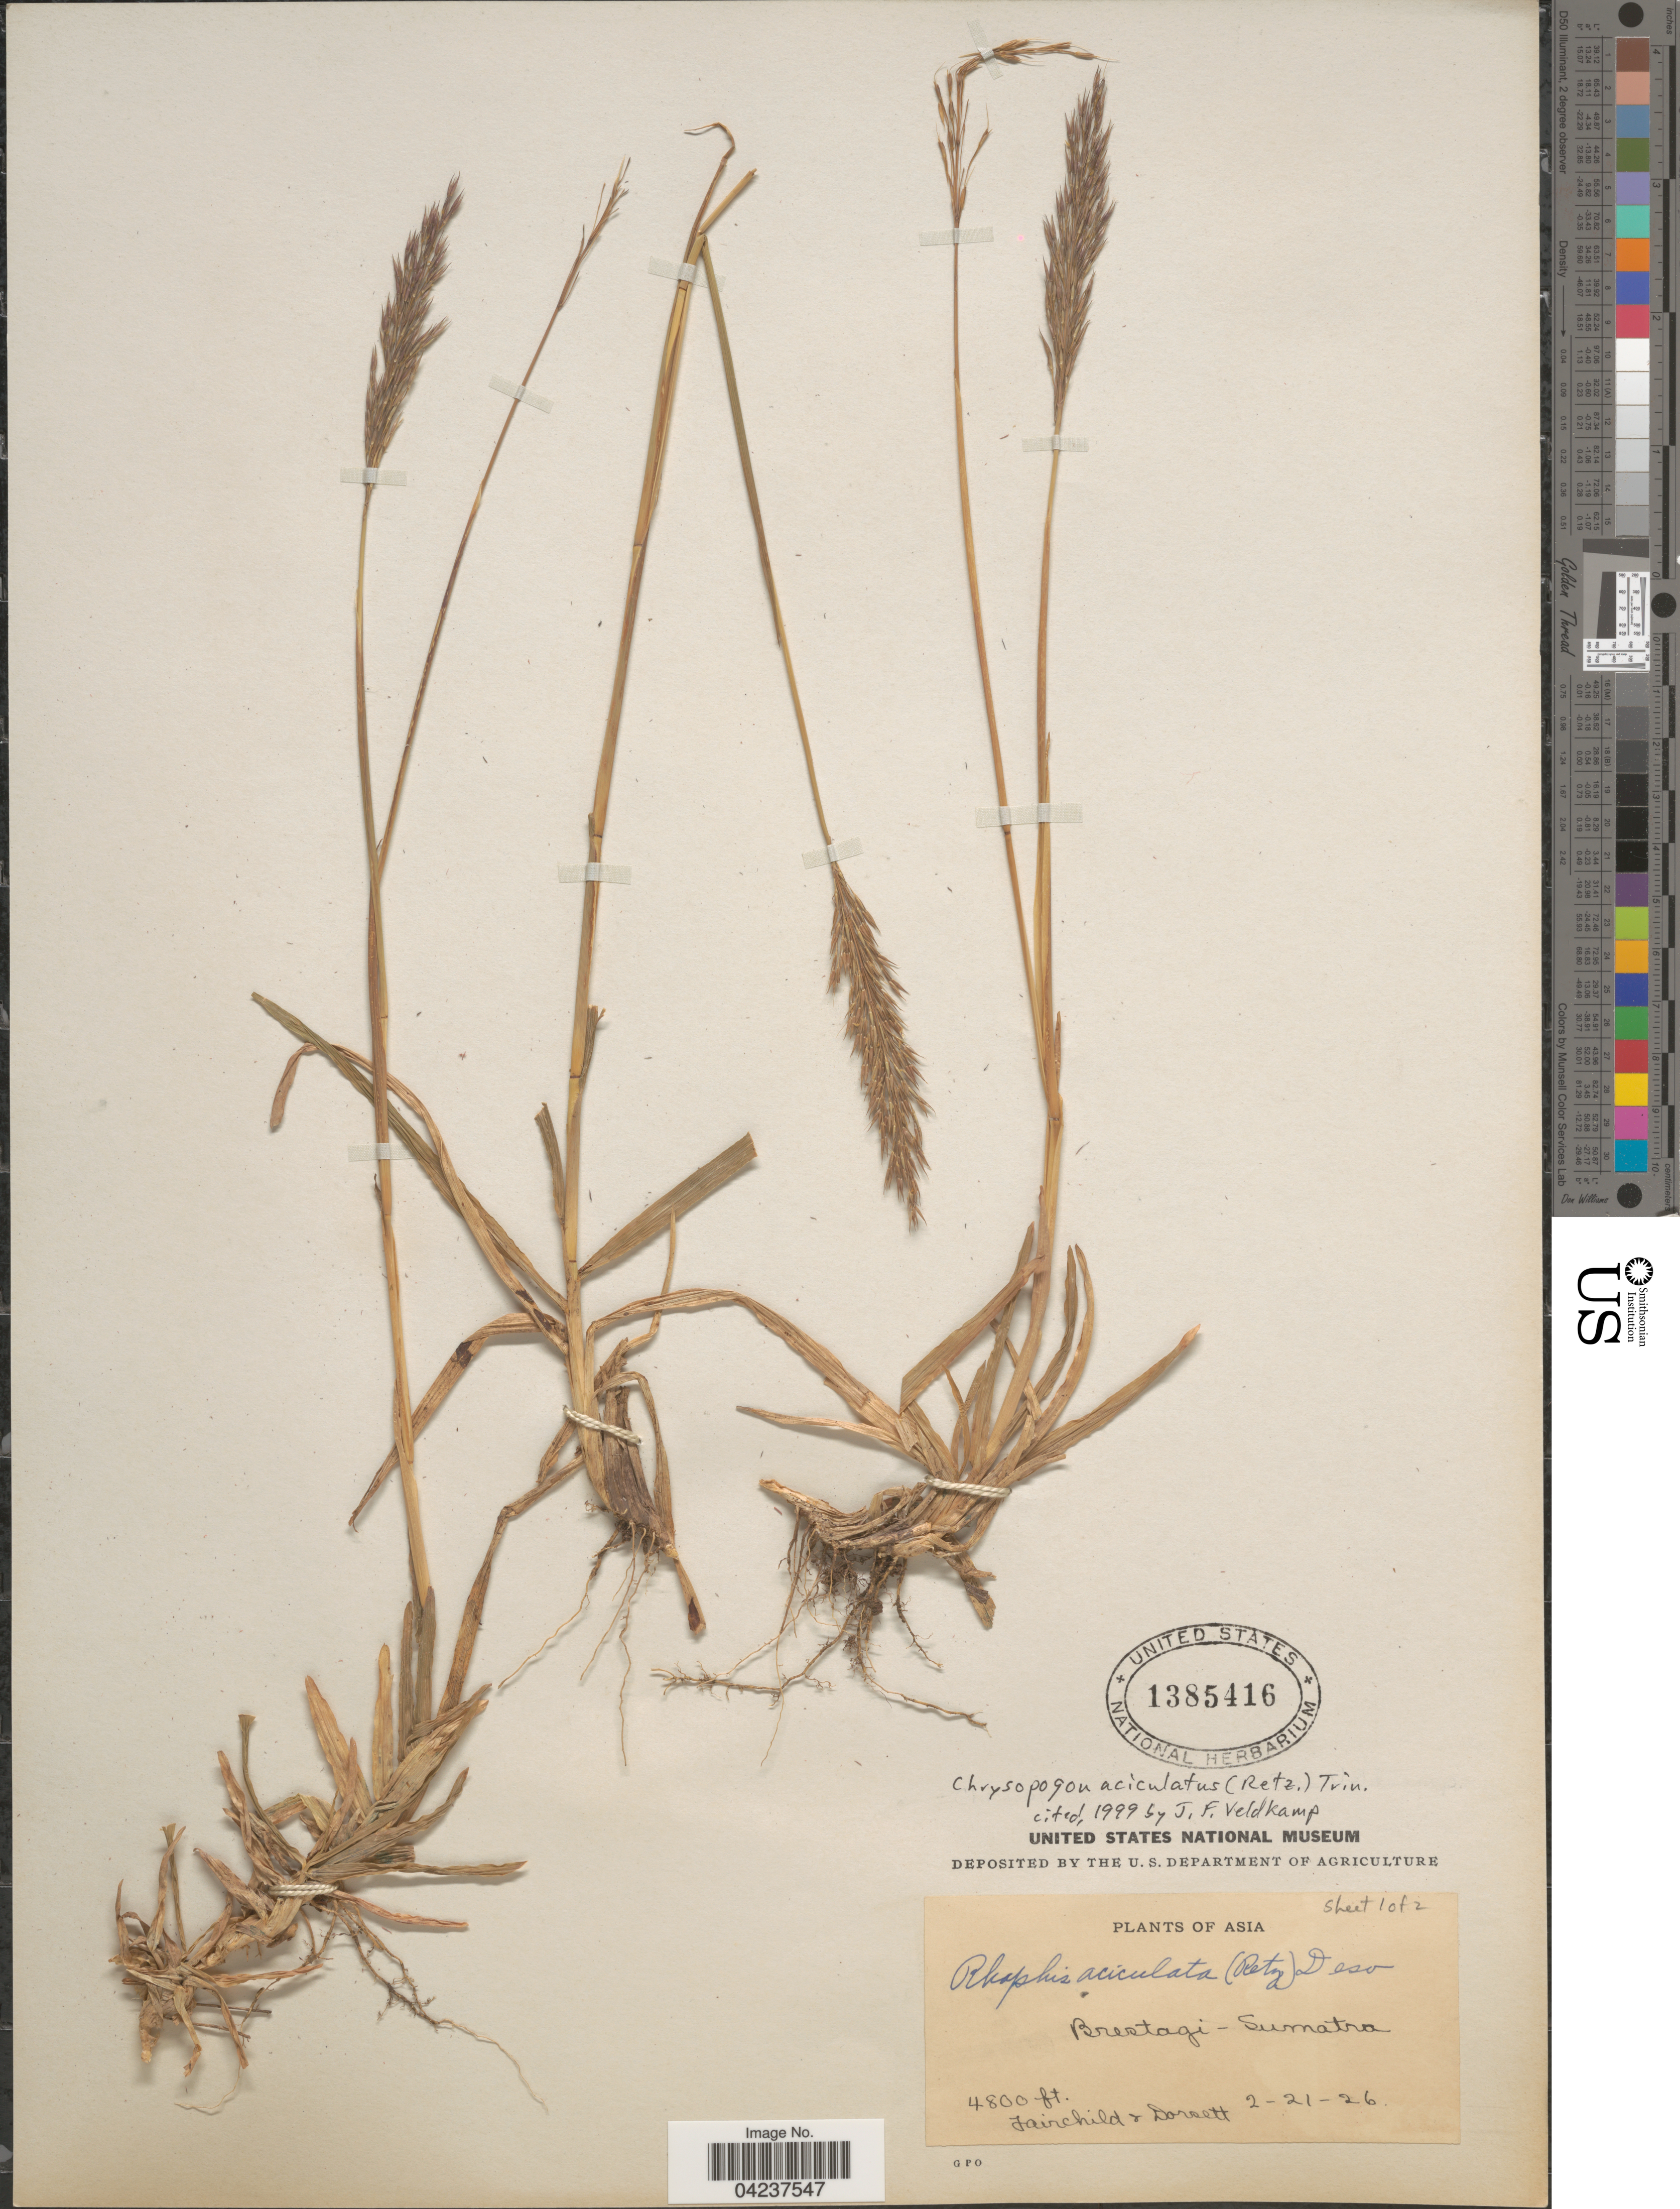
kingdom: Plantae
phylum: Tracheophyta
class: Liliopsida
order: Poales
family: Poaceae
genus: Chrysopogon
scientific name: Chrysopogon aciculatus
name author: (Retz.) Trin.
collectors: -. Fairchild & -- Dorsett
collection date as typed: Transcribed d/m/y: 21/2/26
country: Indonesia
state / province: Sumatra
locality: Brestagi - Sumatra.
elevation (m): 1463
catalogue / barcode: US 1385416